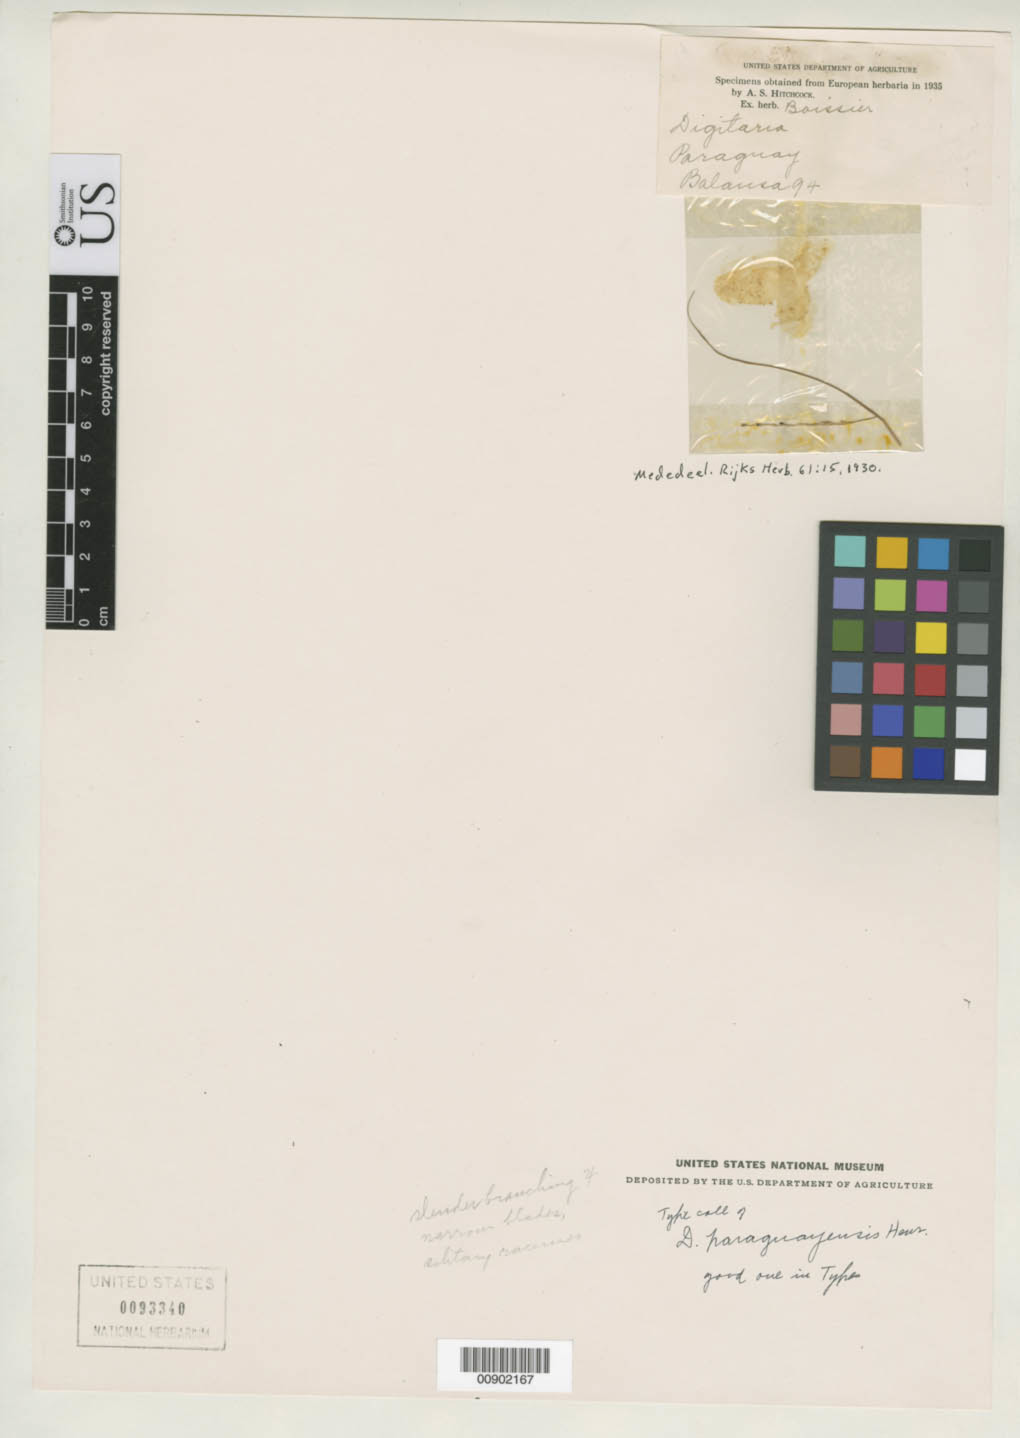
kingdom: Plantae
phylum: Tracheophyta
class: Liliopsida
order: Poales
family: Poaceae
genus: Digitaria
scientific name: Digitaria paraguayensis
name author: Henr.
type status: Isotype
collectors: B. Balansa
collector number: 94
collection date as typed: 18 Feb 1874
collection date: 1874-02-18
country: Paraguay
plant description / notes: Fragmentary material of type specimen ex herb. Boissier.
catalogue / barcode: US 93340